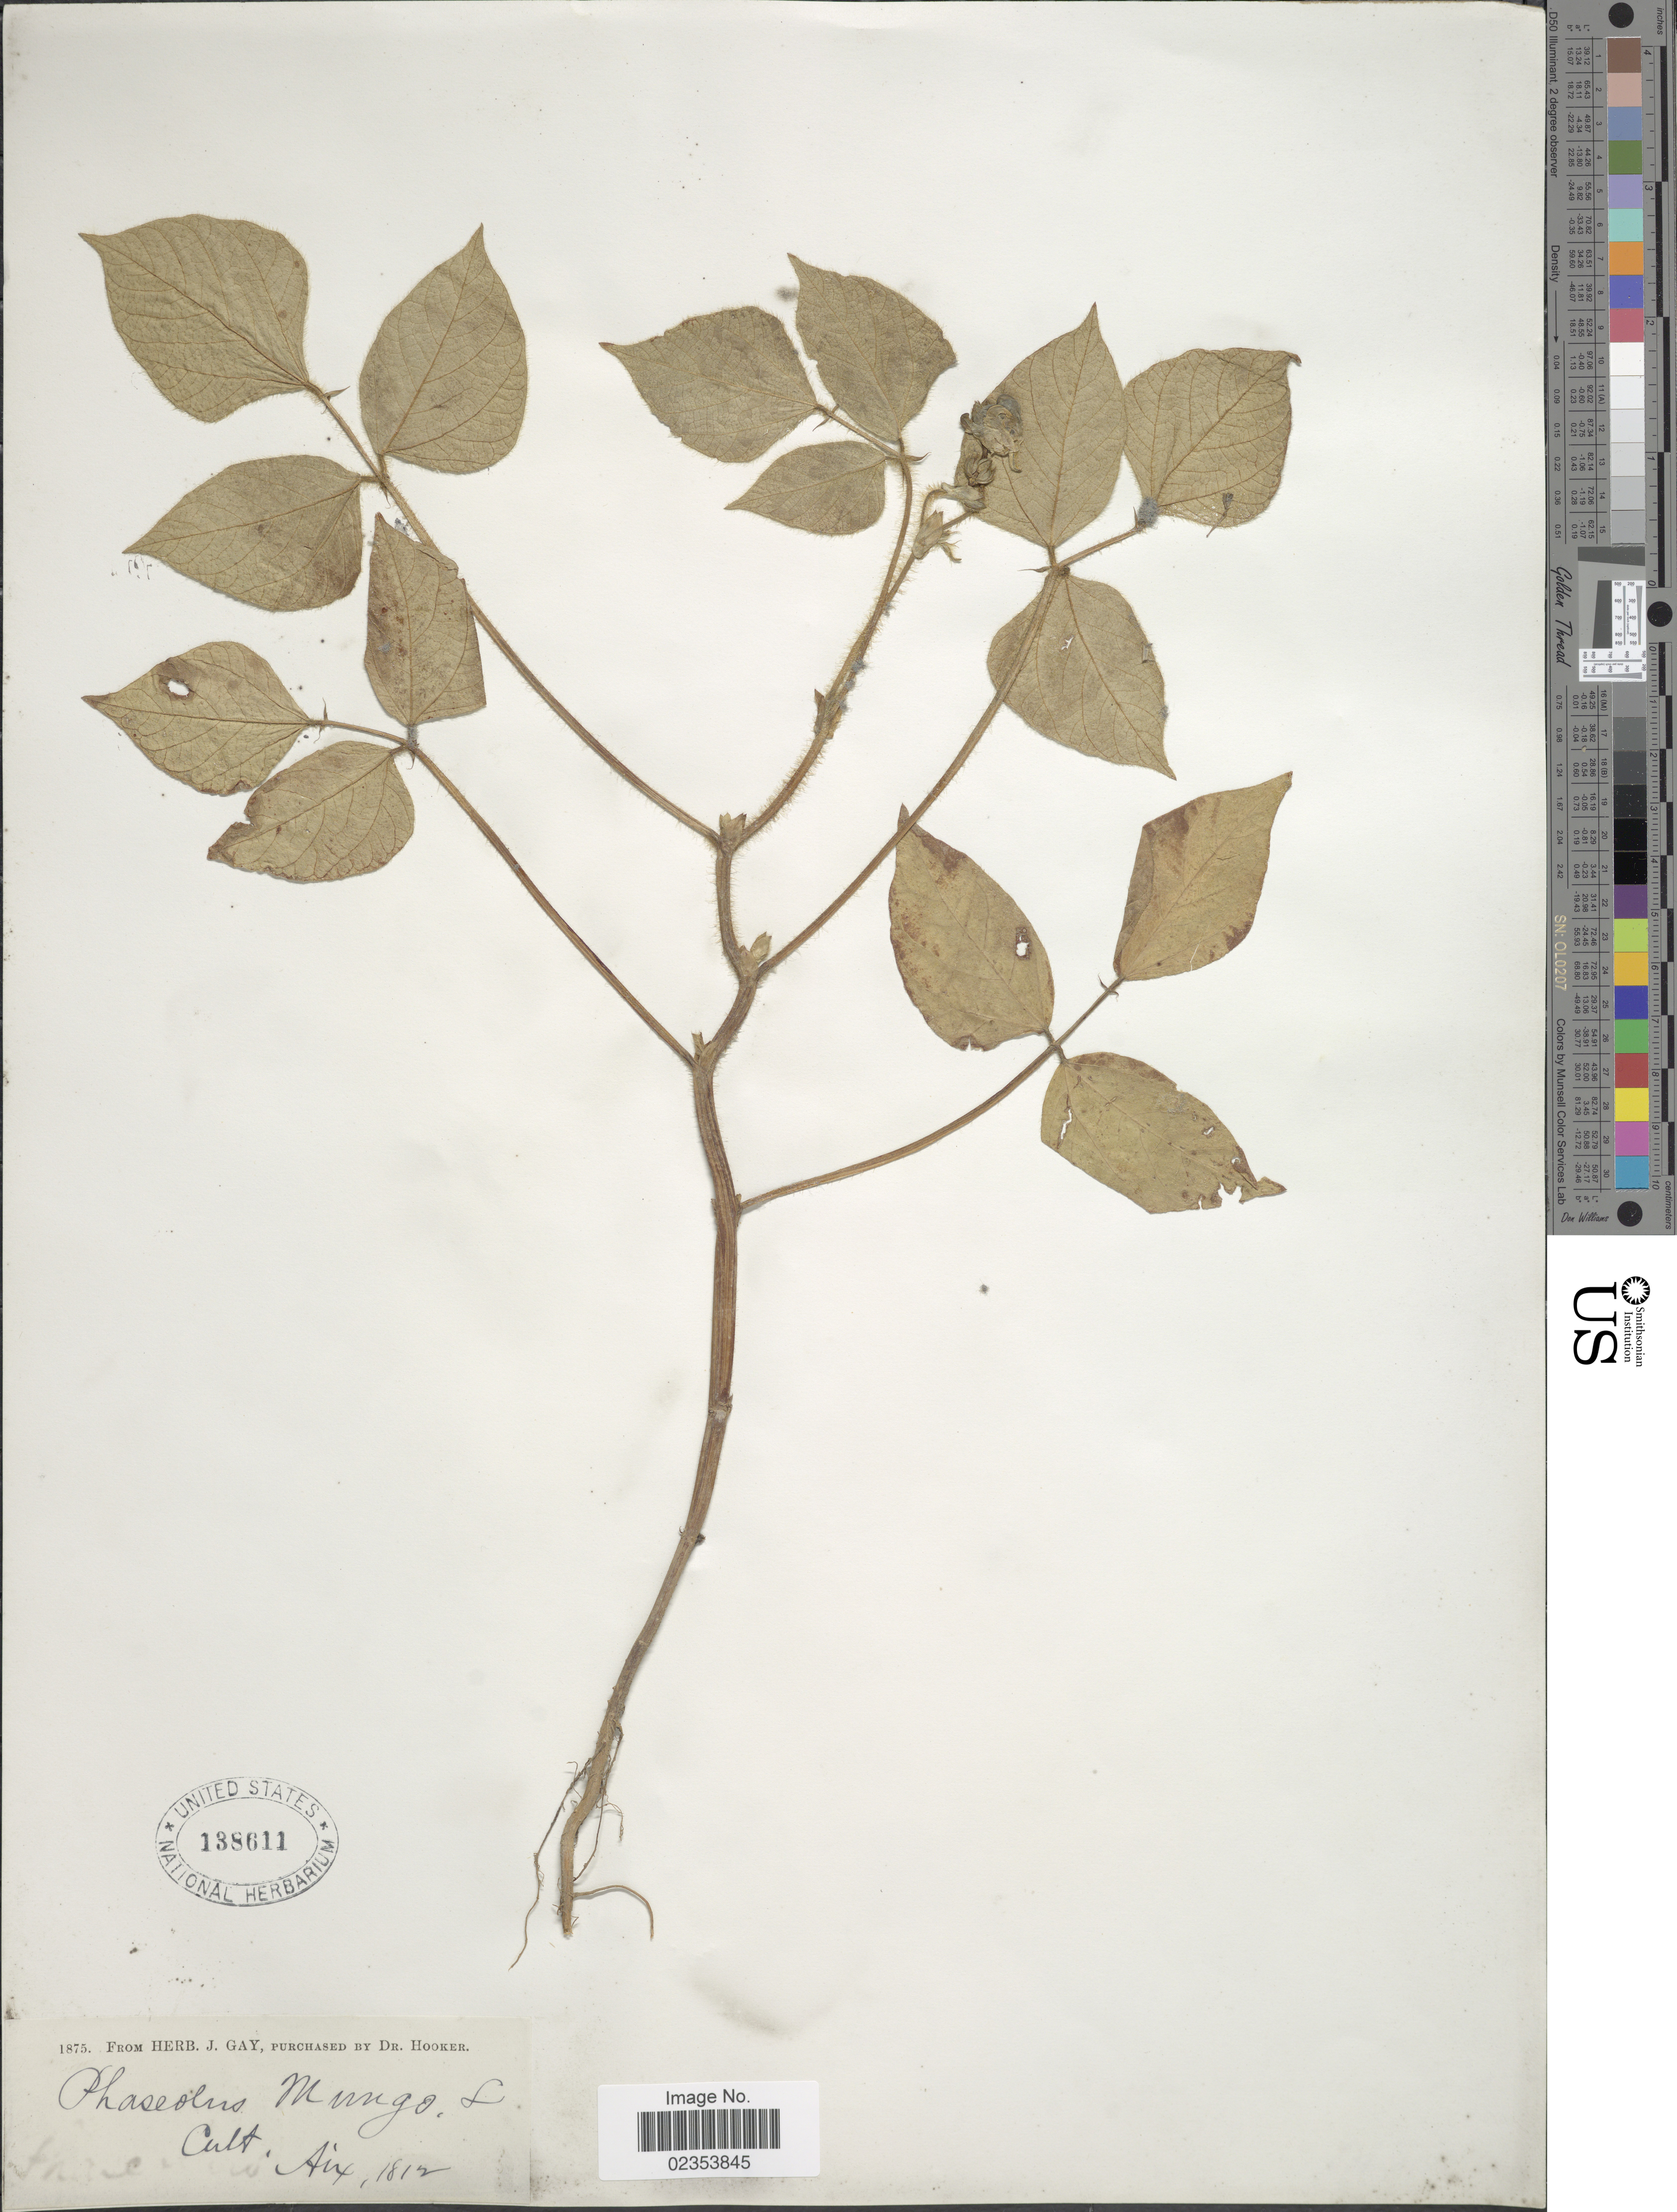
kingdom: Plantae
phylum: Tracheophyta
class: Magnoliopsida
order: Fabales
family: Fabaceae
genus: Vigna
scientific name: Vigna radiata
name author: (L.) R. Wilczek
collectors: ex herb. J. Gay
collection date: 1812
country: France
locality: Cult. Aix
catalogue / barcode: US 138611